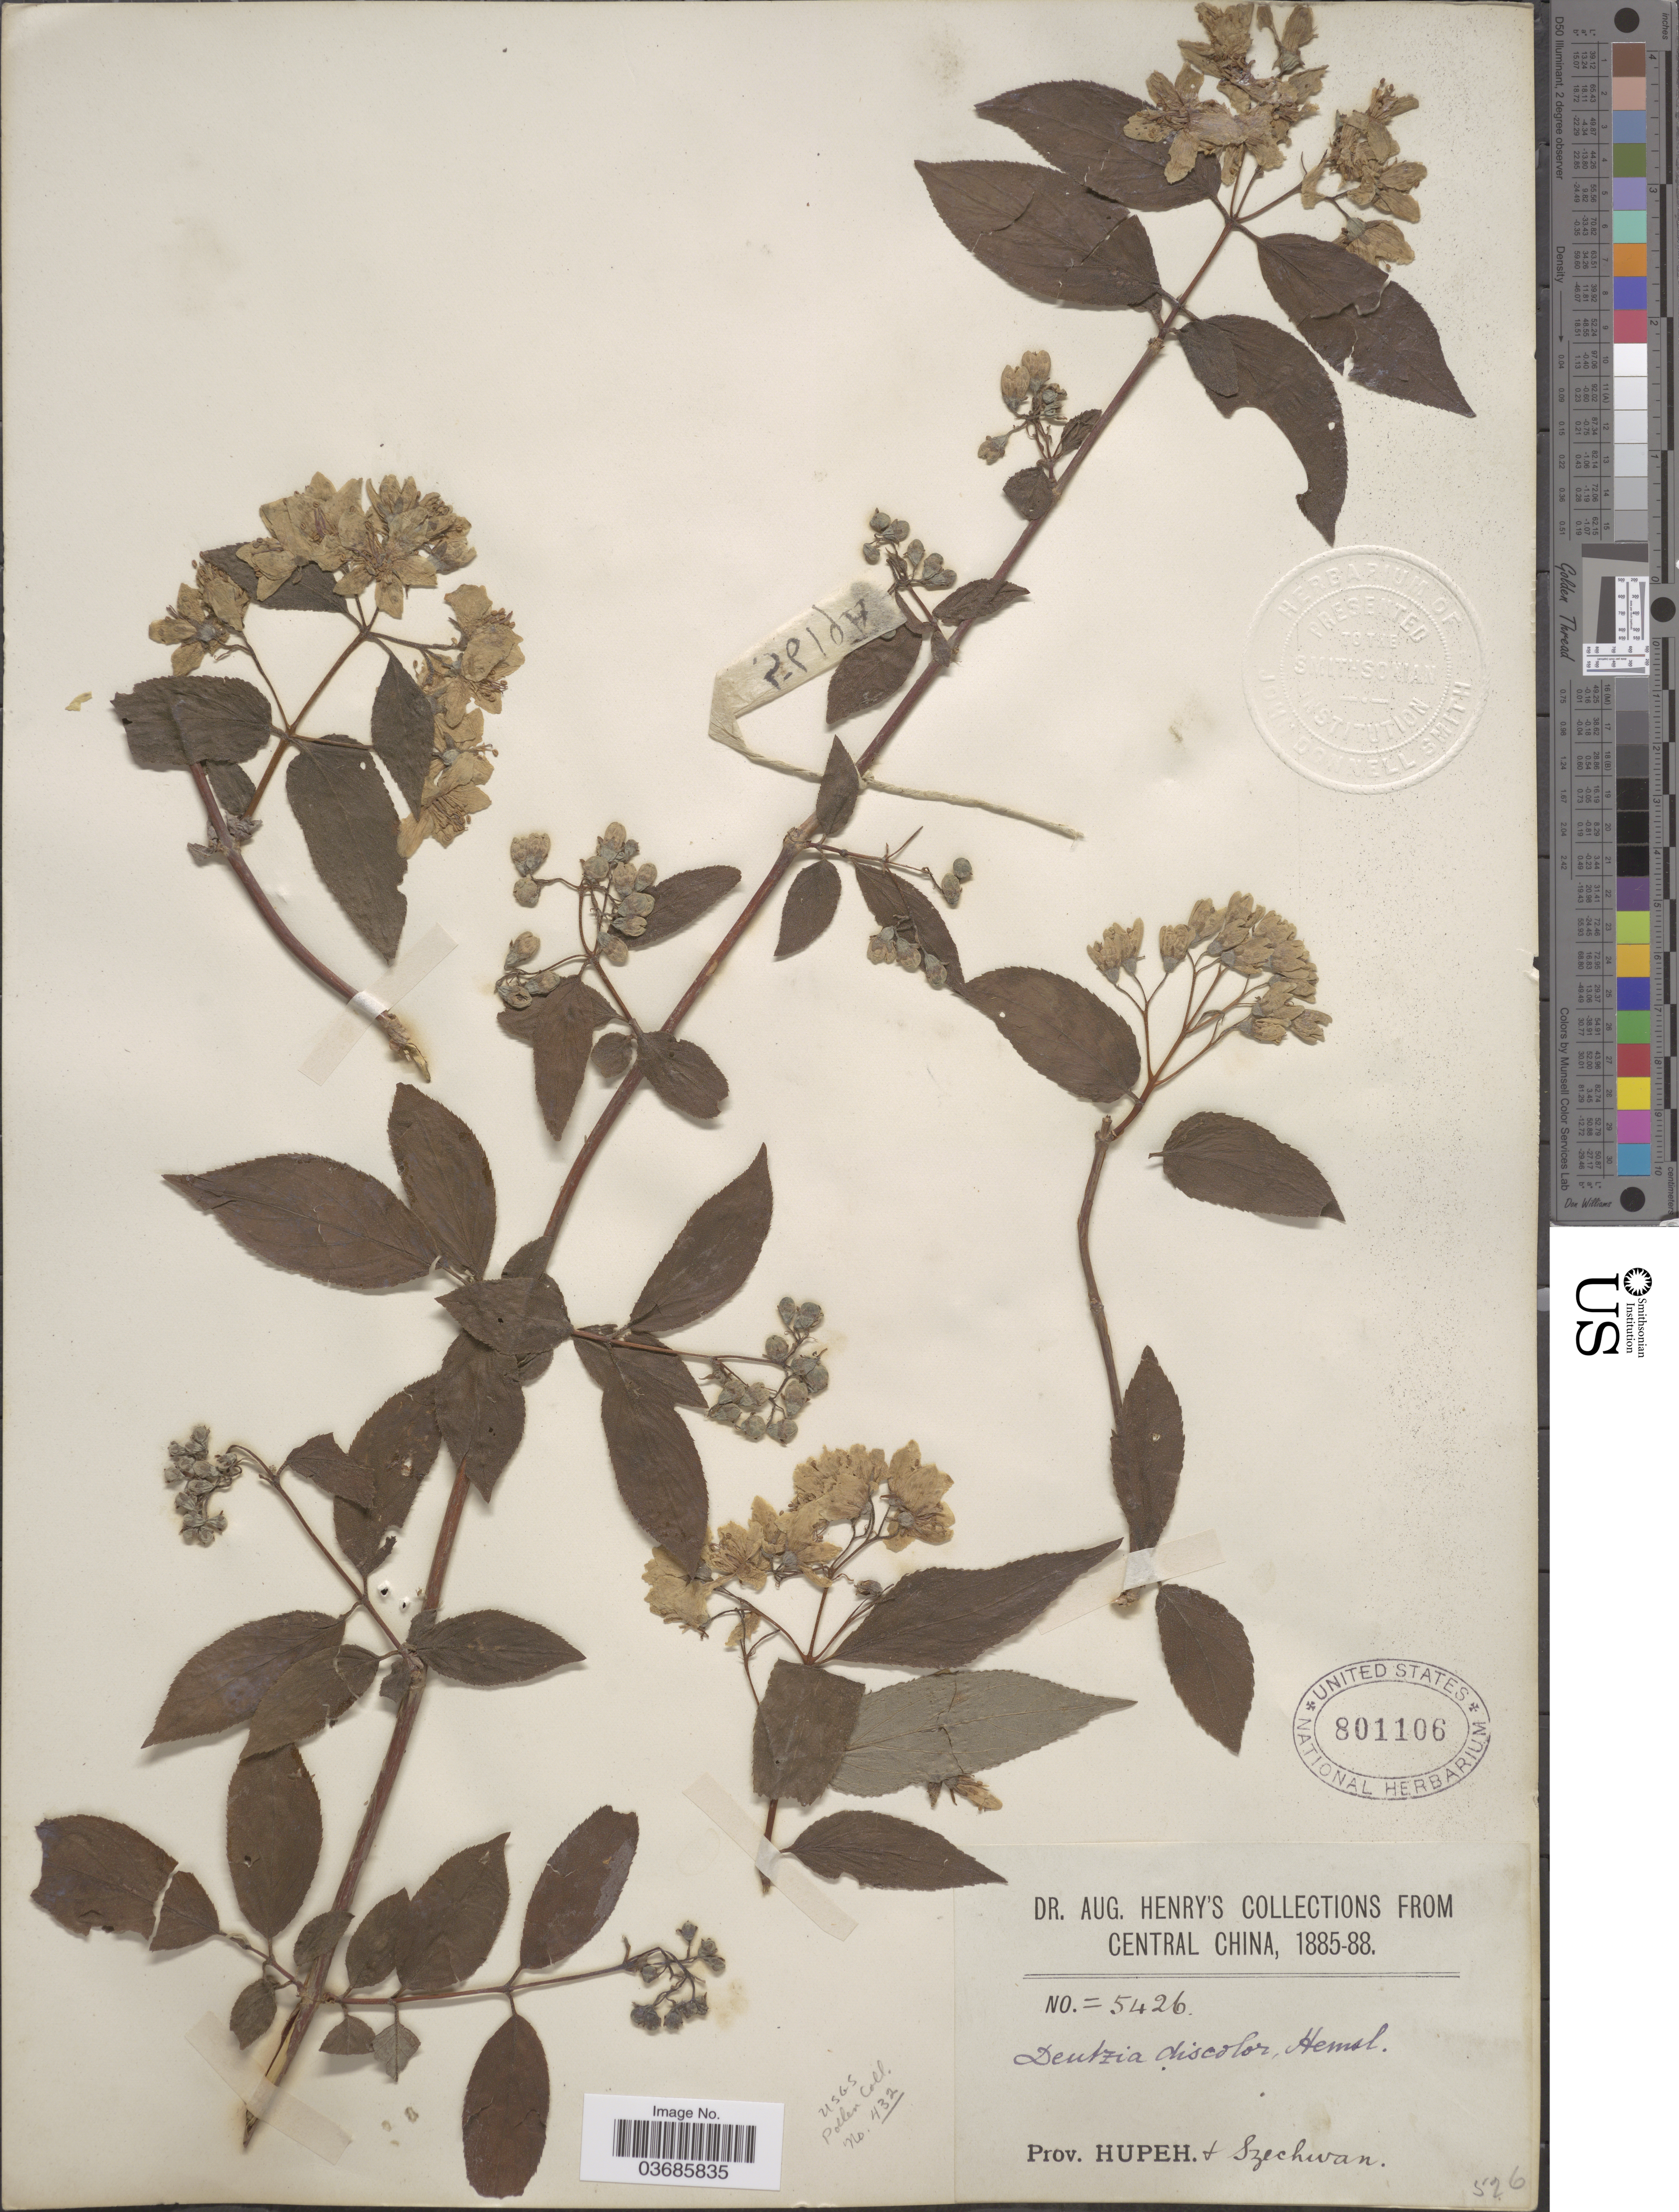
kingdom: Plantae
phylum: Tracheophyta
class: Magnoliopsida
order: Cornales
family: Hydrangeaceae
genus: Deutzia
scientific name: Deutzia discolor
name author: Hemsl.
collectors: A. Henry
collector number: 5426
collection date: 1885/1888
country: China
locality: Central China. Prov. Hupeh & Szechwan.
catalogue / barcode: US 801106